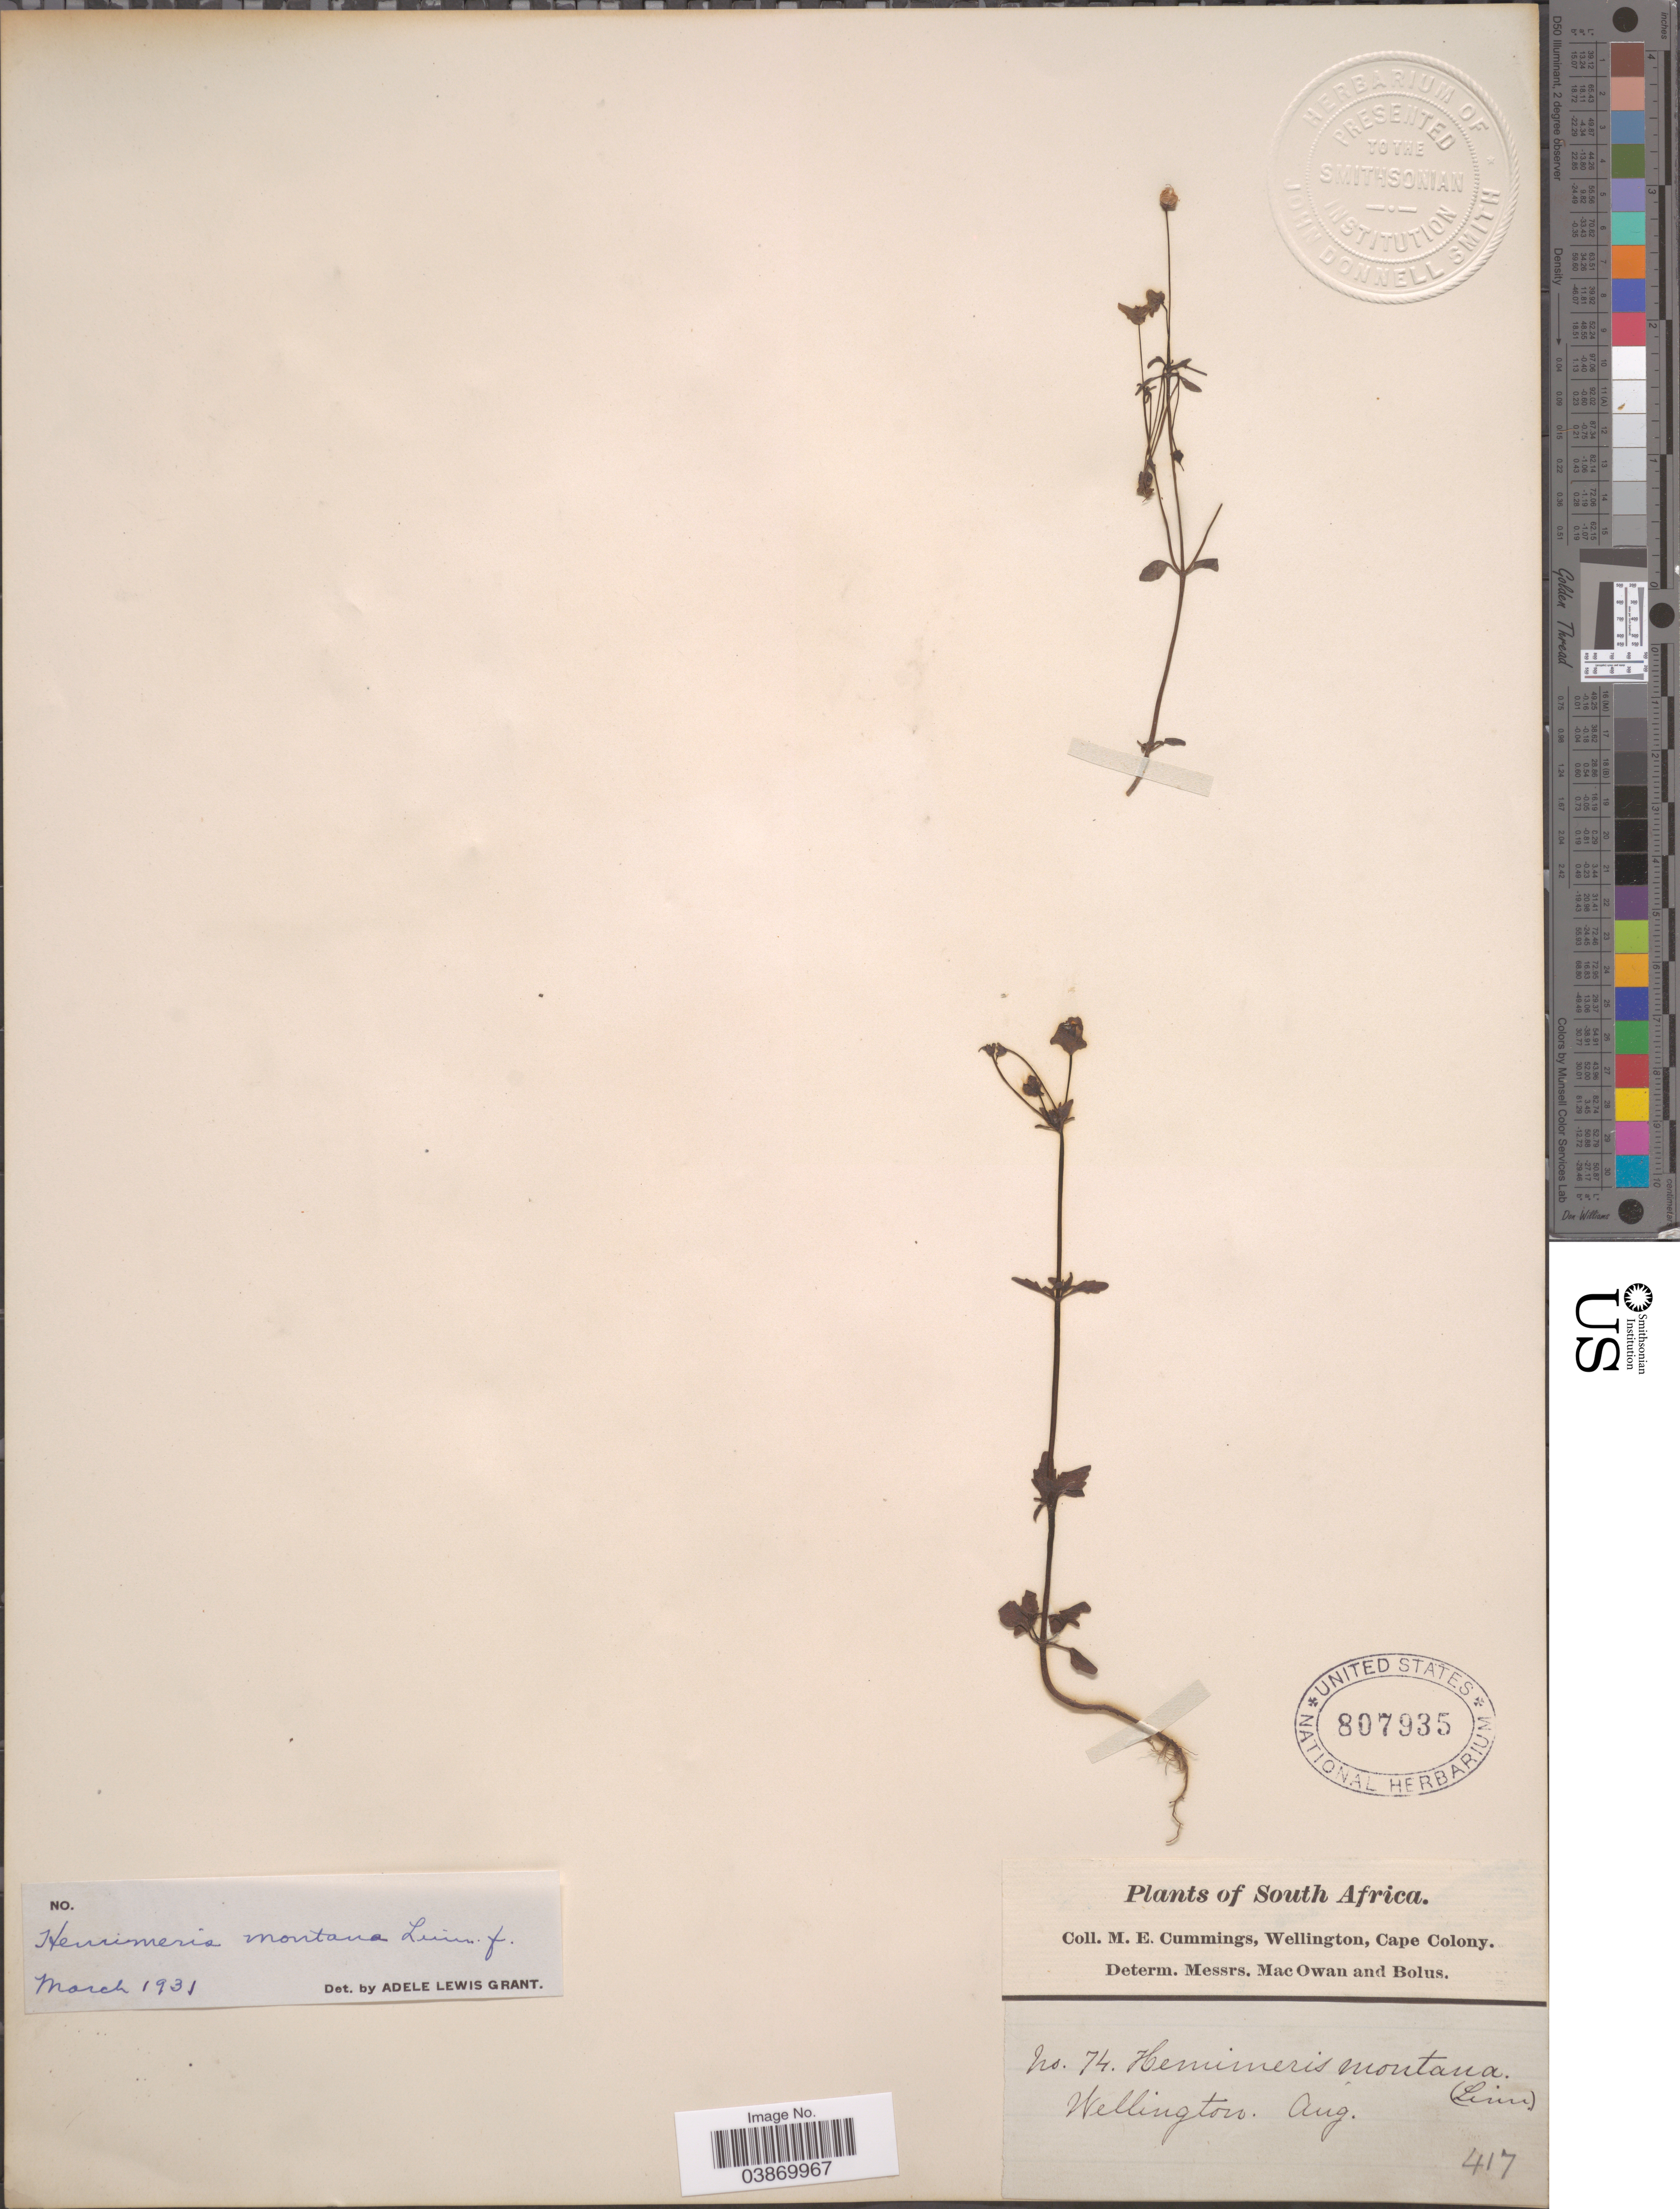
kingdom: Plantae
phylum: Tracheophyta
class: Magnoliopsida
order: Lamiales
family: Scrophulariaceae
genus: Hemimeris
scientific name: Hemimeris montana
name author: L. f.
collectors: M. E. Cummings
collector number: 74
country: South Africa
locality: Wellington.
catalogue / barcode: US 807935